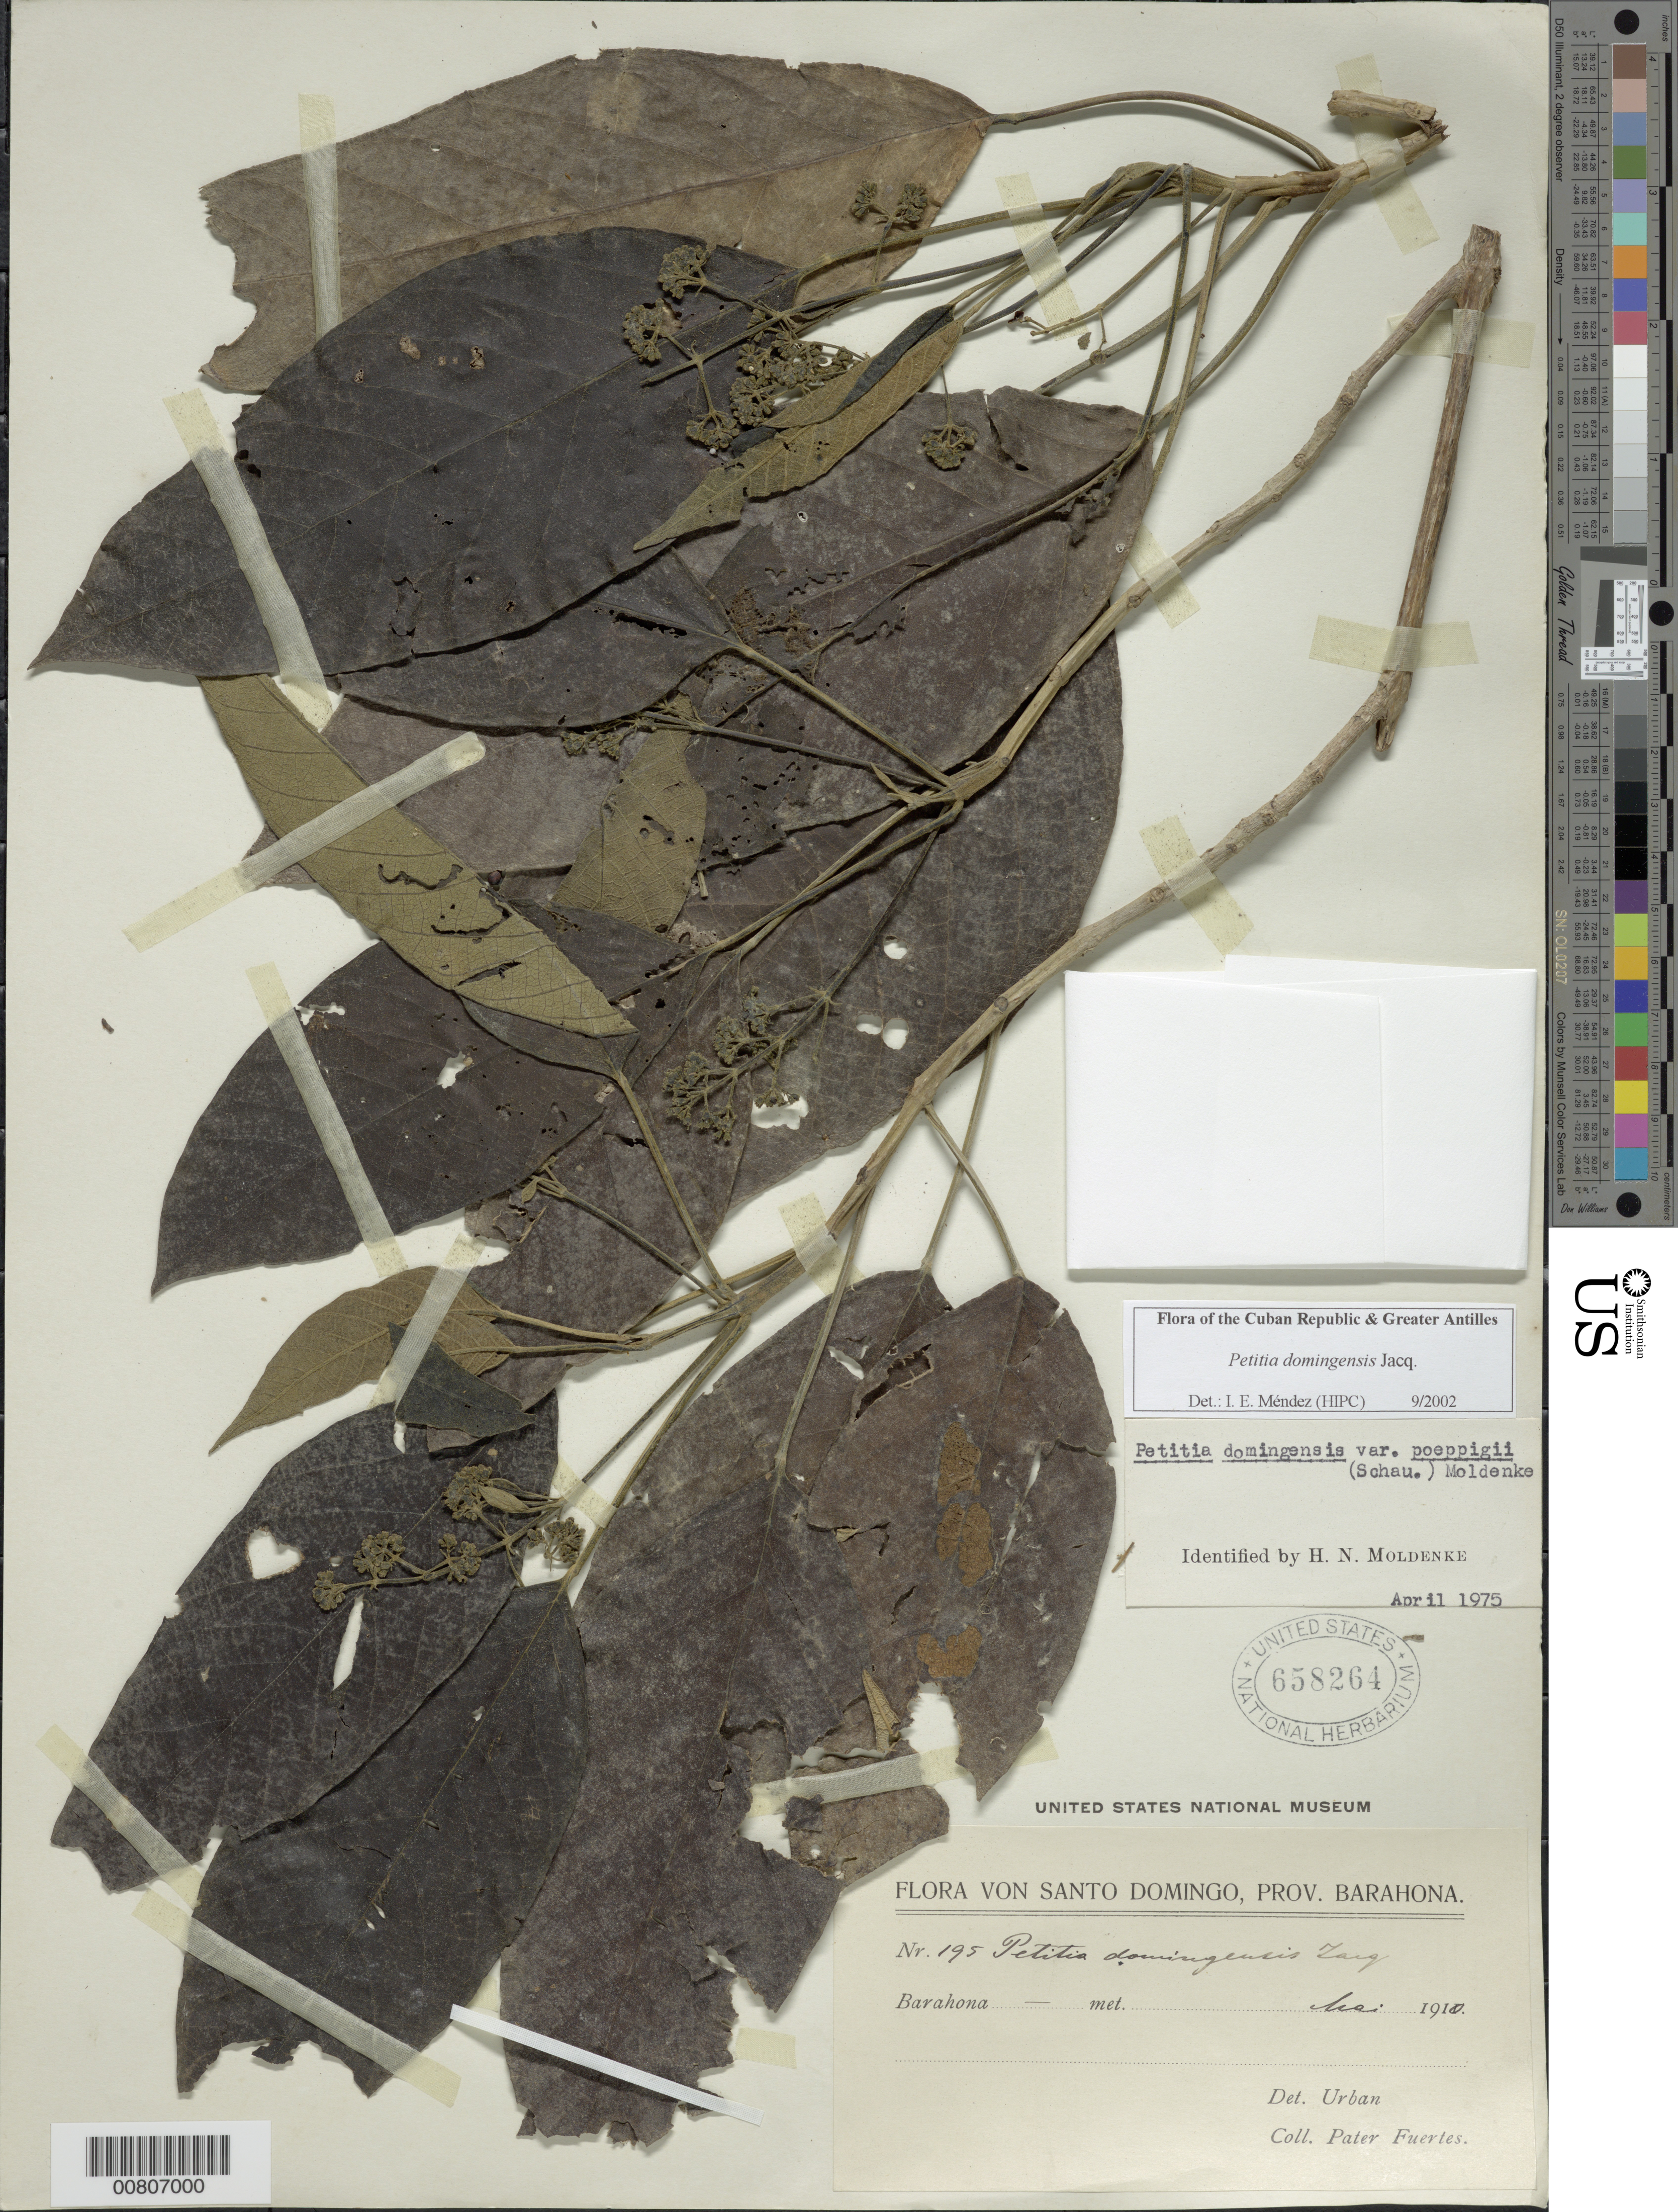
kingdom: Plantae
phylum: Tracheophyta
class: Magnoliopsida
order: Lamiales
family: Lamiaceae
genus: Petitia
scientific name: Petitia domingensis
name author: Jacq.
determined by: Méndez, Isidro E., (HIPC)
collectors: M. D. Fuertes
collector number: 195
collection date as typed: May 1910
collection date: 1910-05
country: Dominican Republic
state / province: Barahona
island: Hispaniola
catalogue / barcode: US 658264